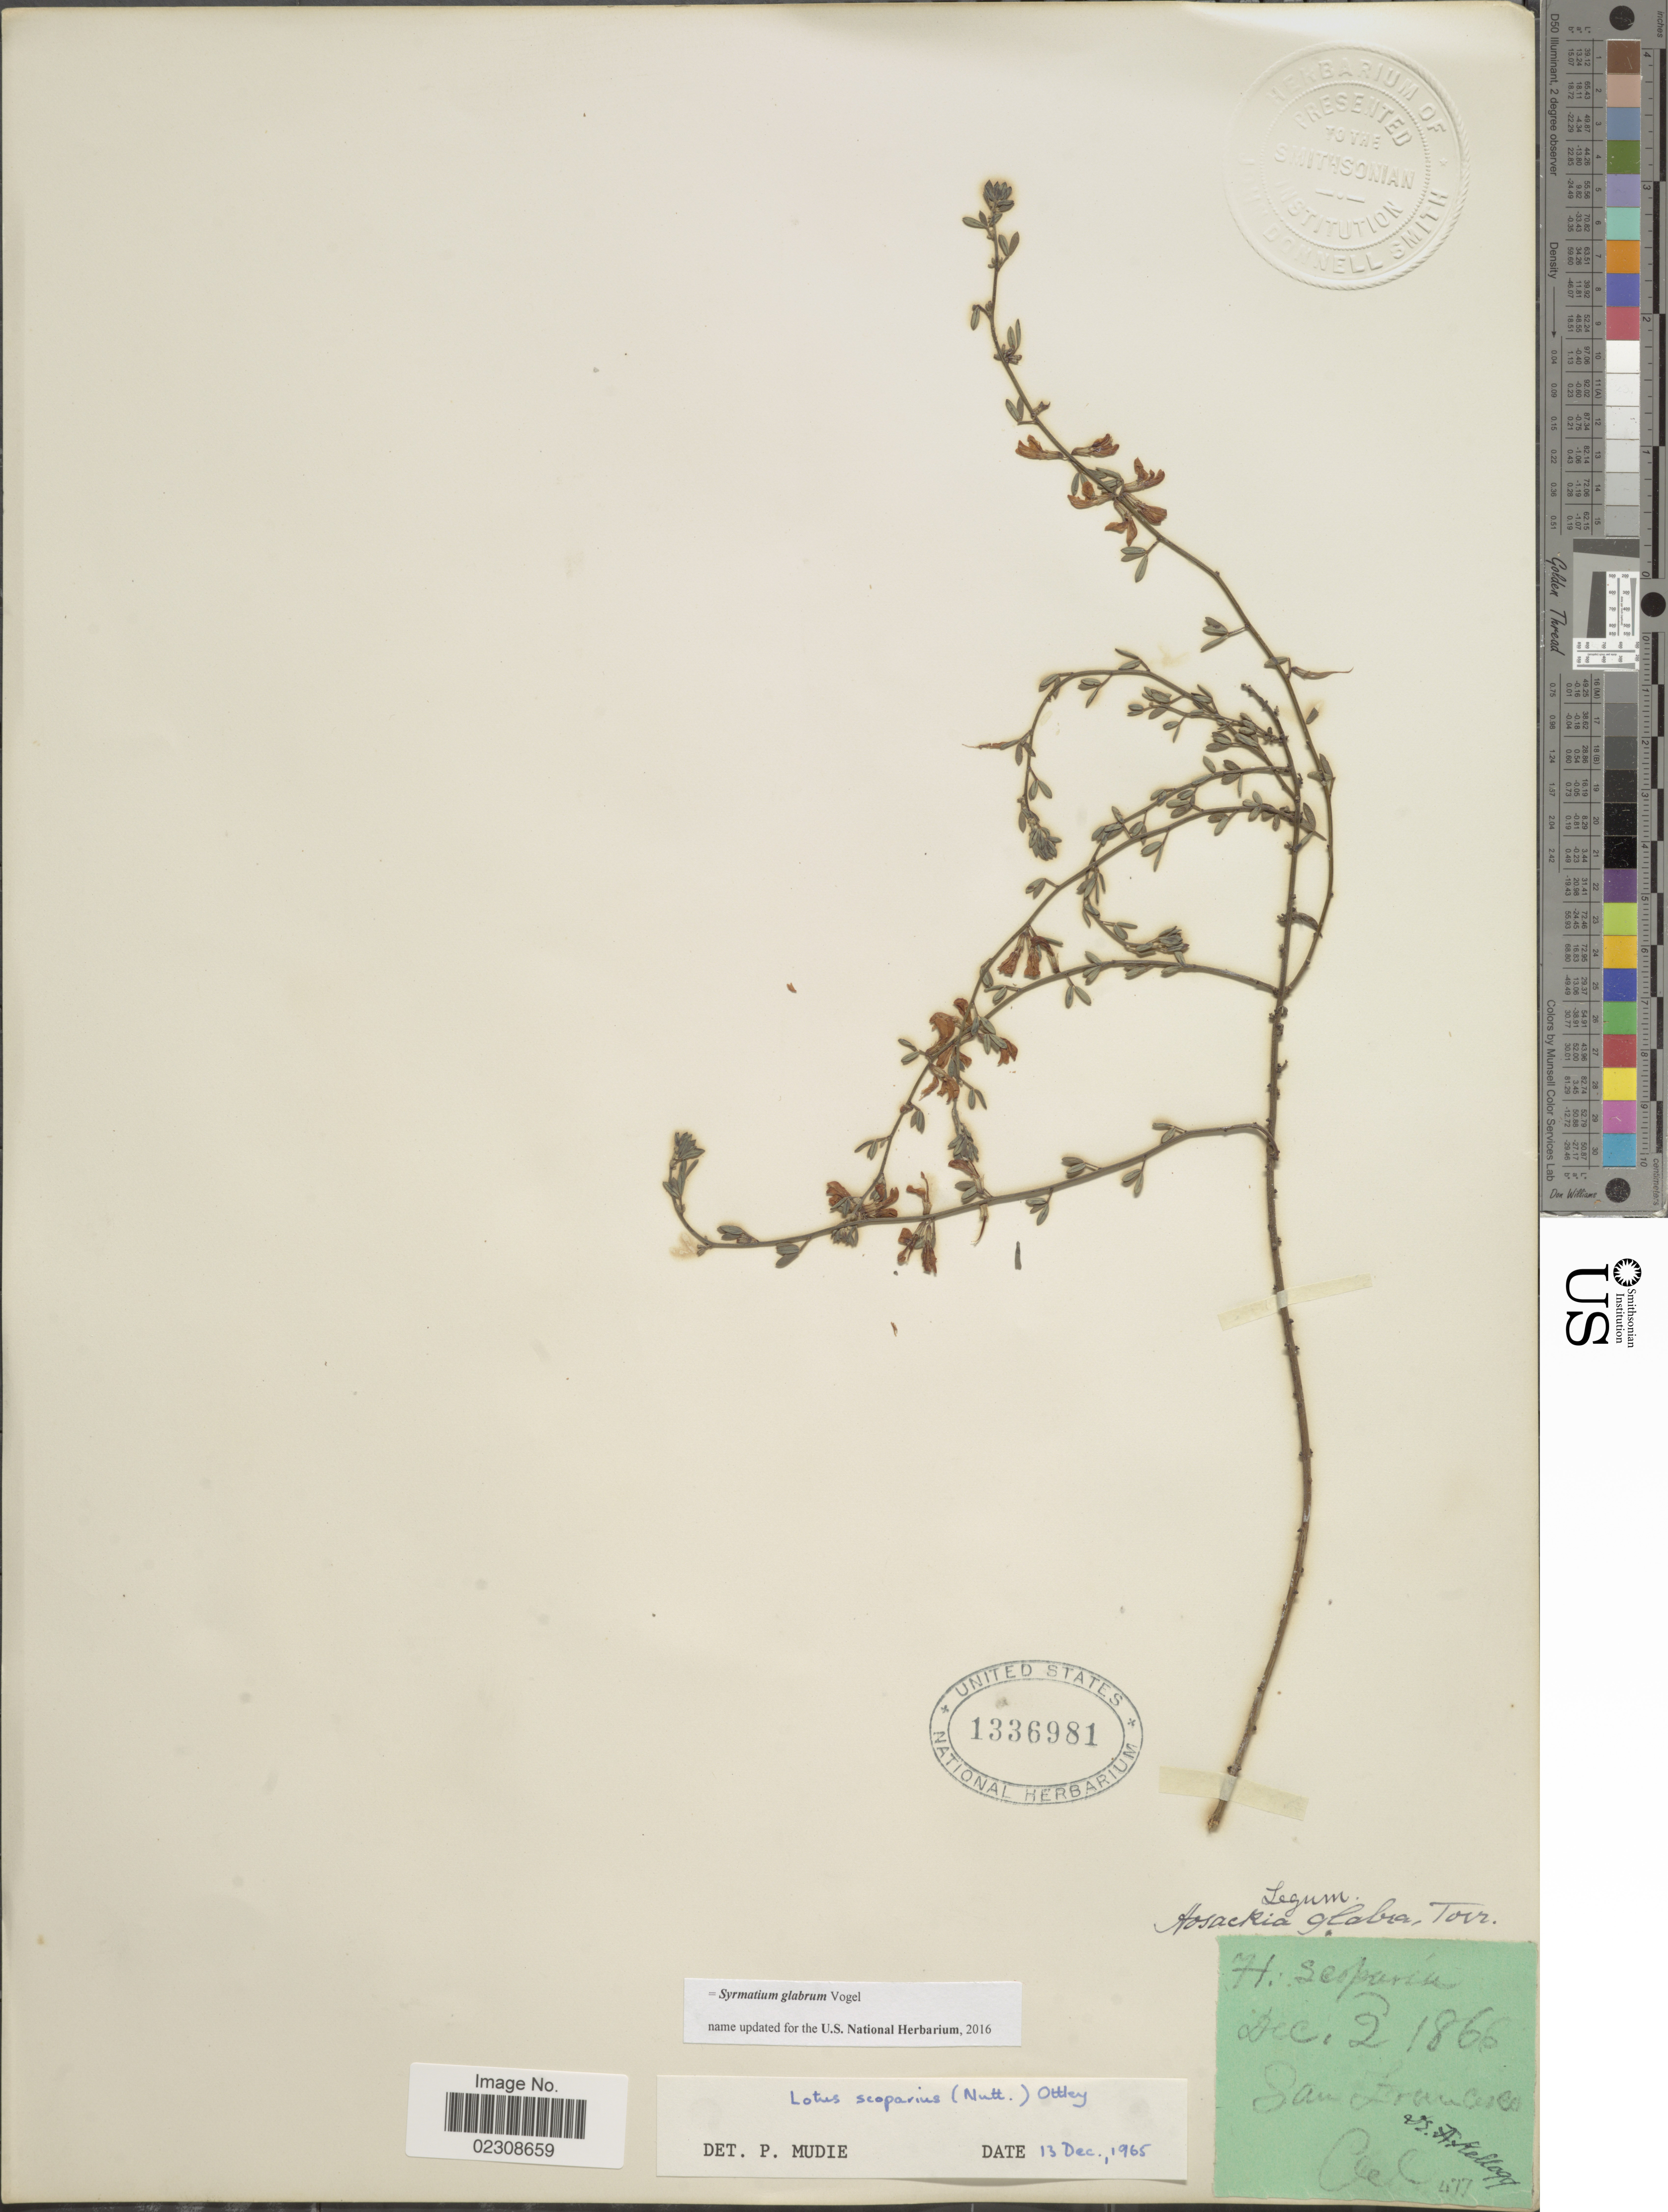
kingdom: Plantae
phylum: Tracheophyta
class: Magnoliopsida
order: Fabales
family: Fabaceae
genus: Syrmatium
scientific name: Syrmatium glabrum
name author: Vogel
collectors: A. Kellog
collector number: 477*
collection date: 1866-12-02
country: United States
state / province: California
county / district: San Francisco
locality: San Francisco. Cal.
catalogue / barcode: US 1336981